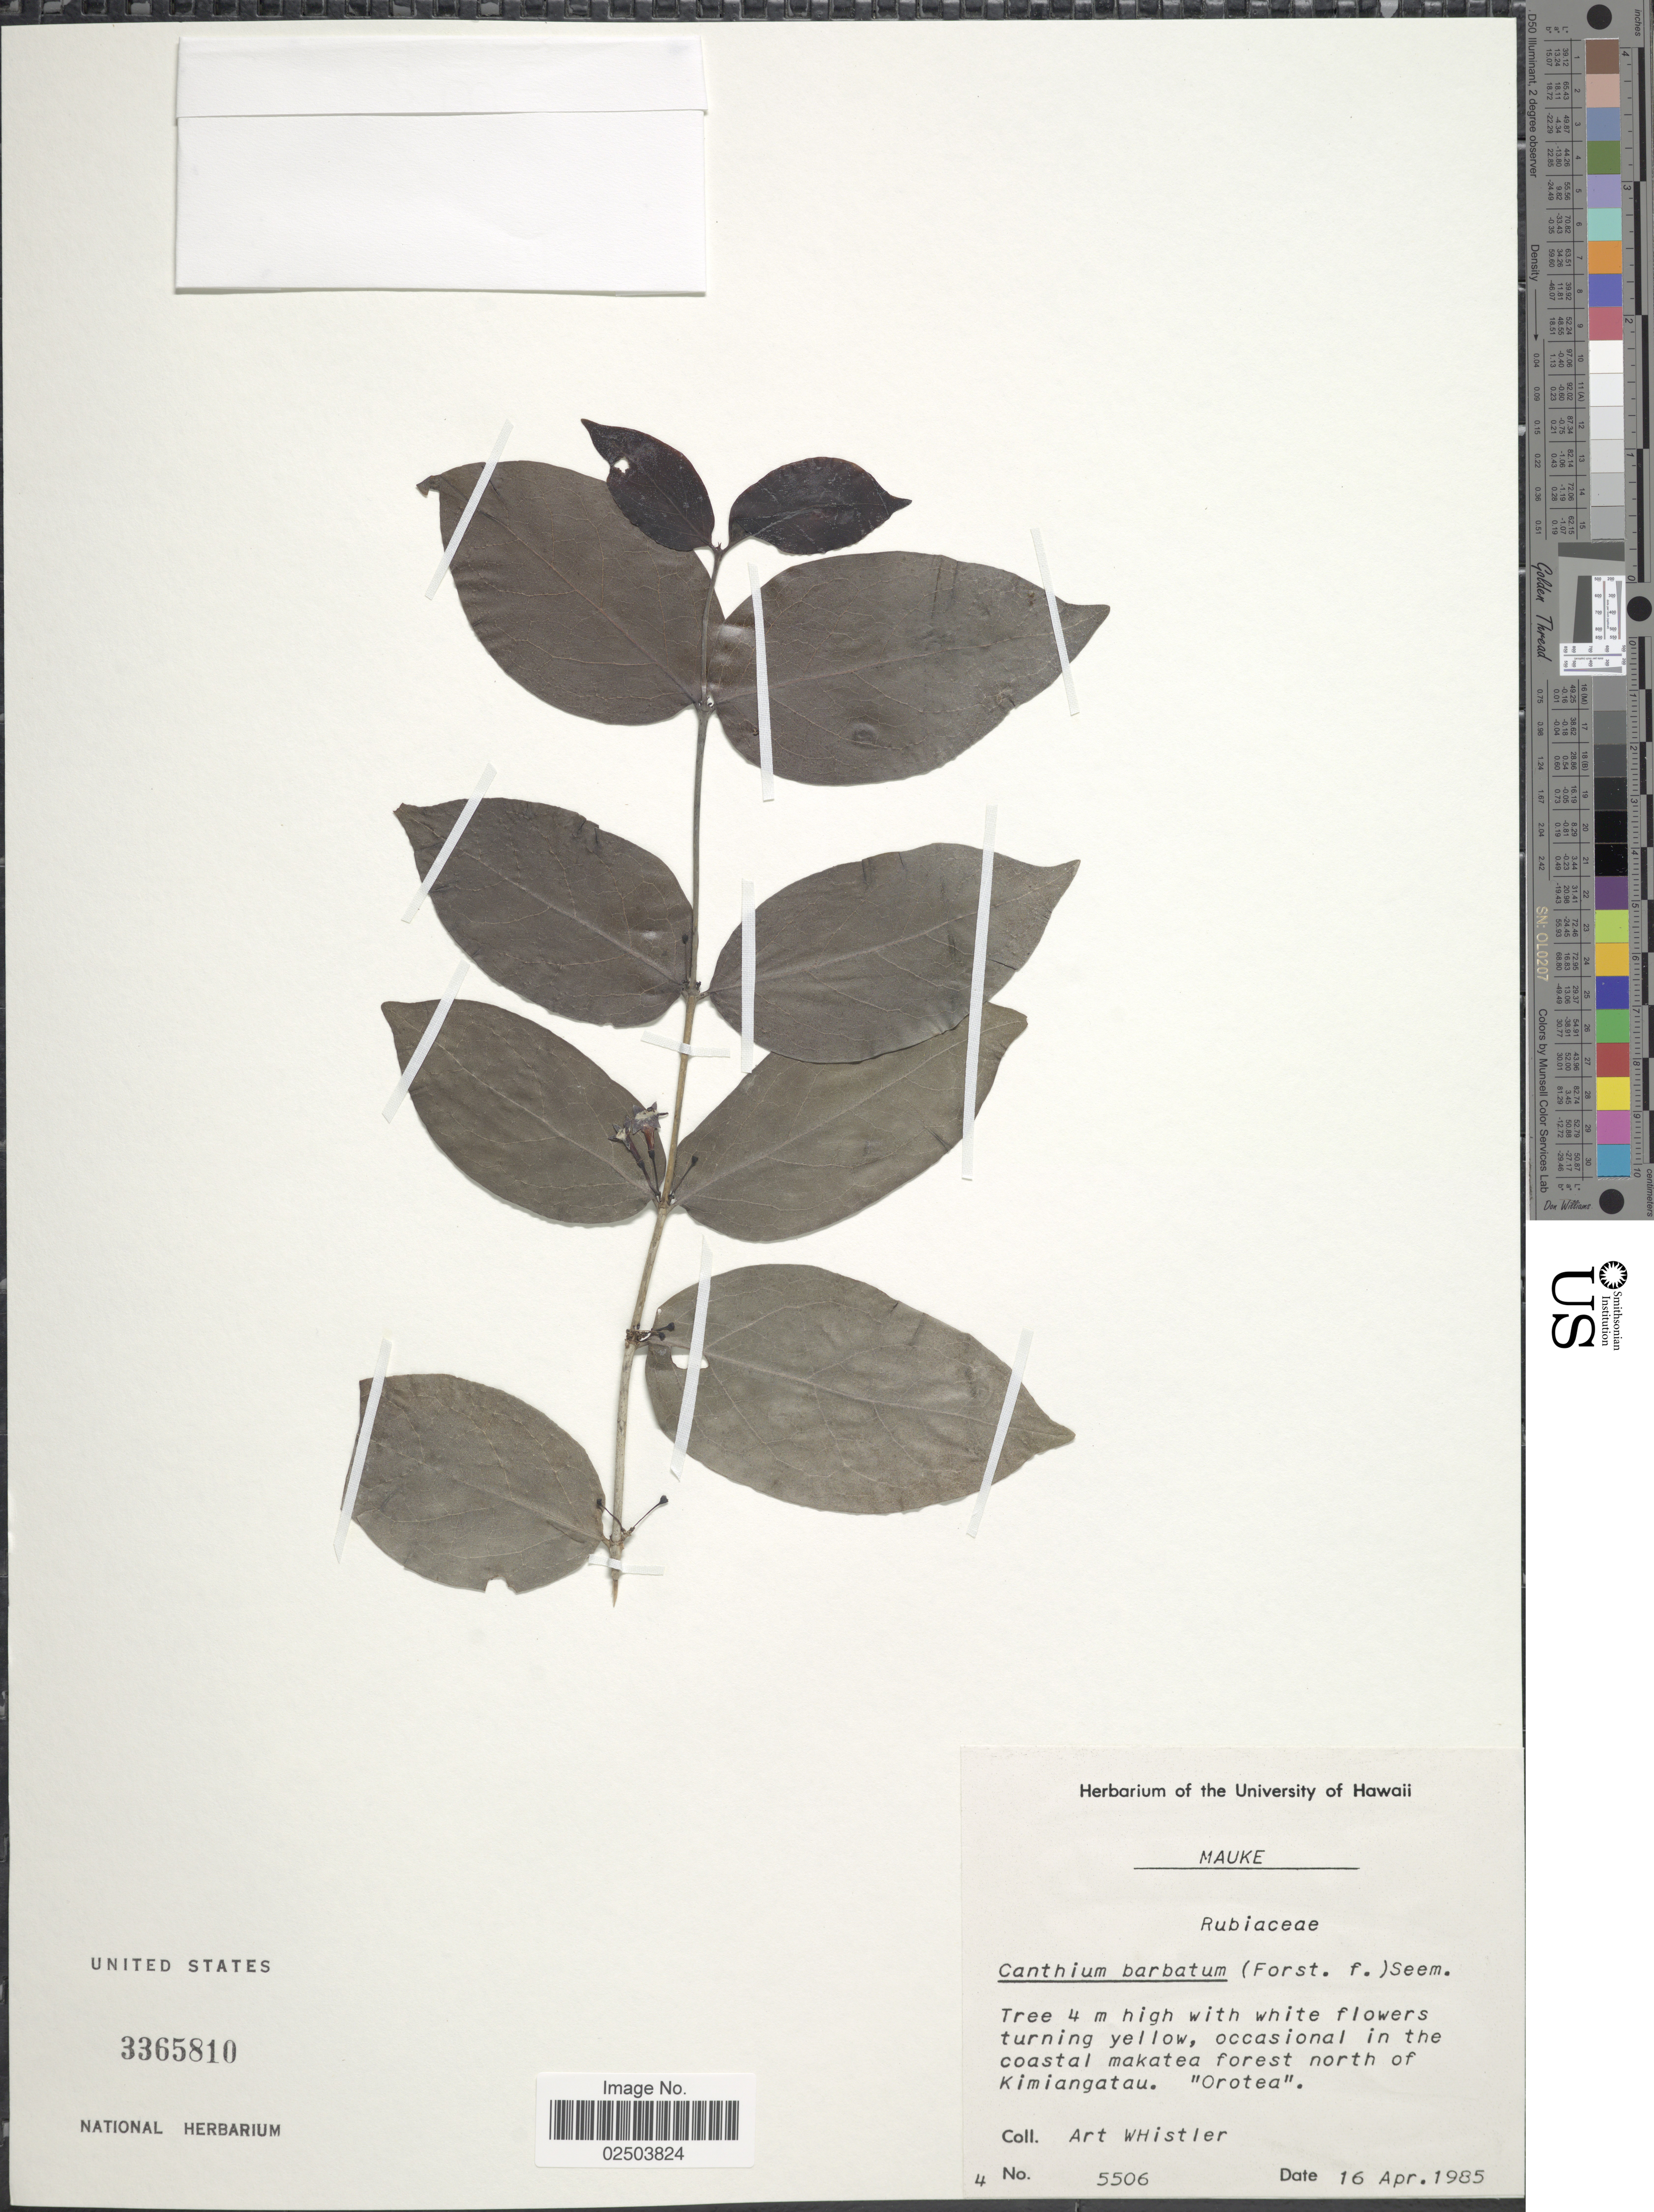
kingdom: Plantae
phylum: Tracheophyta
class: Magnoliopsida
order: Gentianales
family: Rubiaceae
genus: Cyclophyllum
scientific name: Cyclophyllum barbatum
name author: (G. Forst.) N. Hallé & J. Florence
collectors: A. Whistler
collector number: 5506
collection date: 1985-04-16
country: Cook Islands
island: Mauke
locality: Occasional in the coastal makatea forest north of Kimiangatau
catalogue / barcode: US 3365810